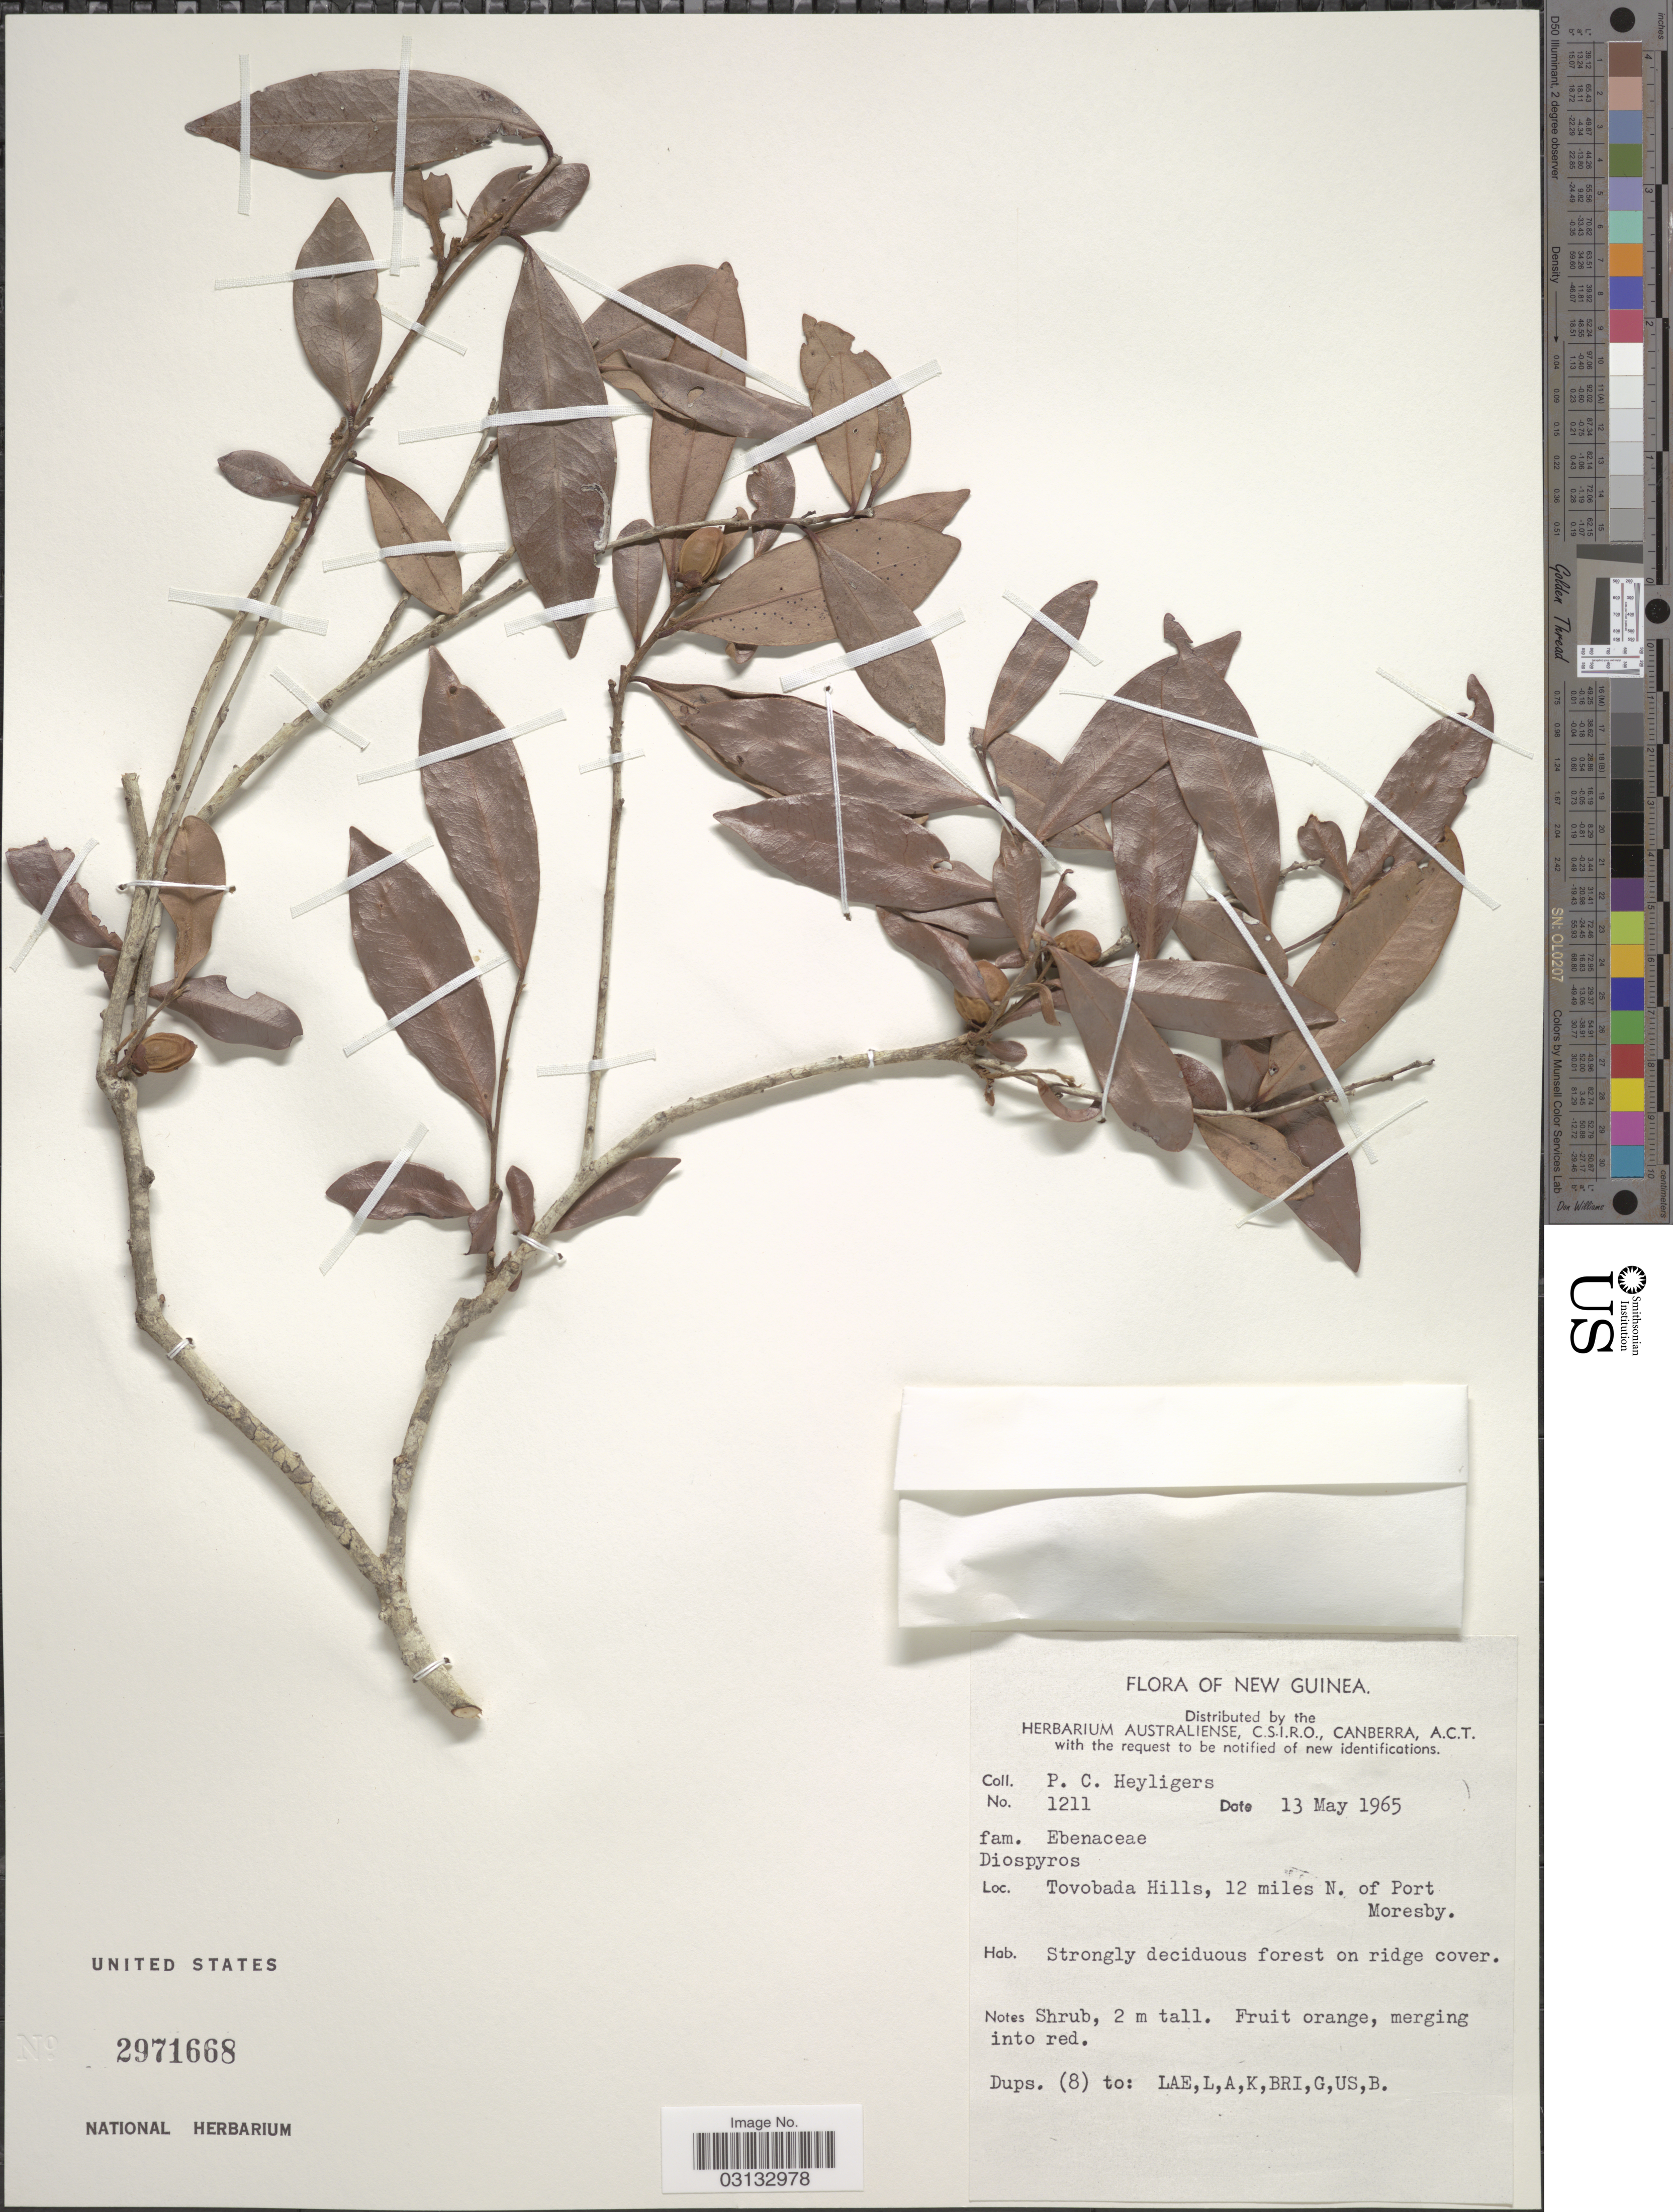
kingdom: Plantae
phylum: Tracheophyta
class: Magnoliopsida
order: Ericales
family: Ebenaceae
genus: Diospyros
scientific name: Diospyros sp.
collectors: P. Heyligers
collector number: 1211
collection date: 1965-05-13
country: Papua New Guinea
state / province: National Capital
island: New Guinea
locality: New Guinea, Tovobada Hills, 12 miles N. of Port Moresby.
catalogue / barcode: US 2971668